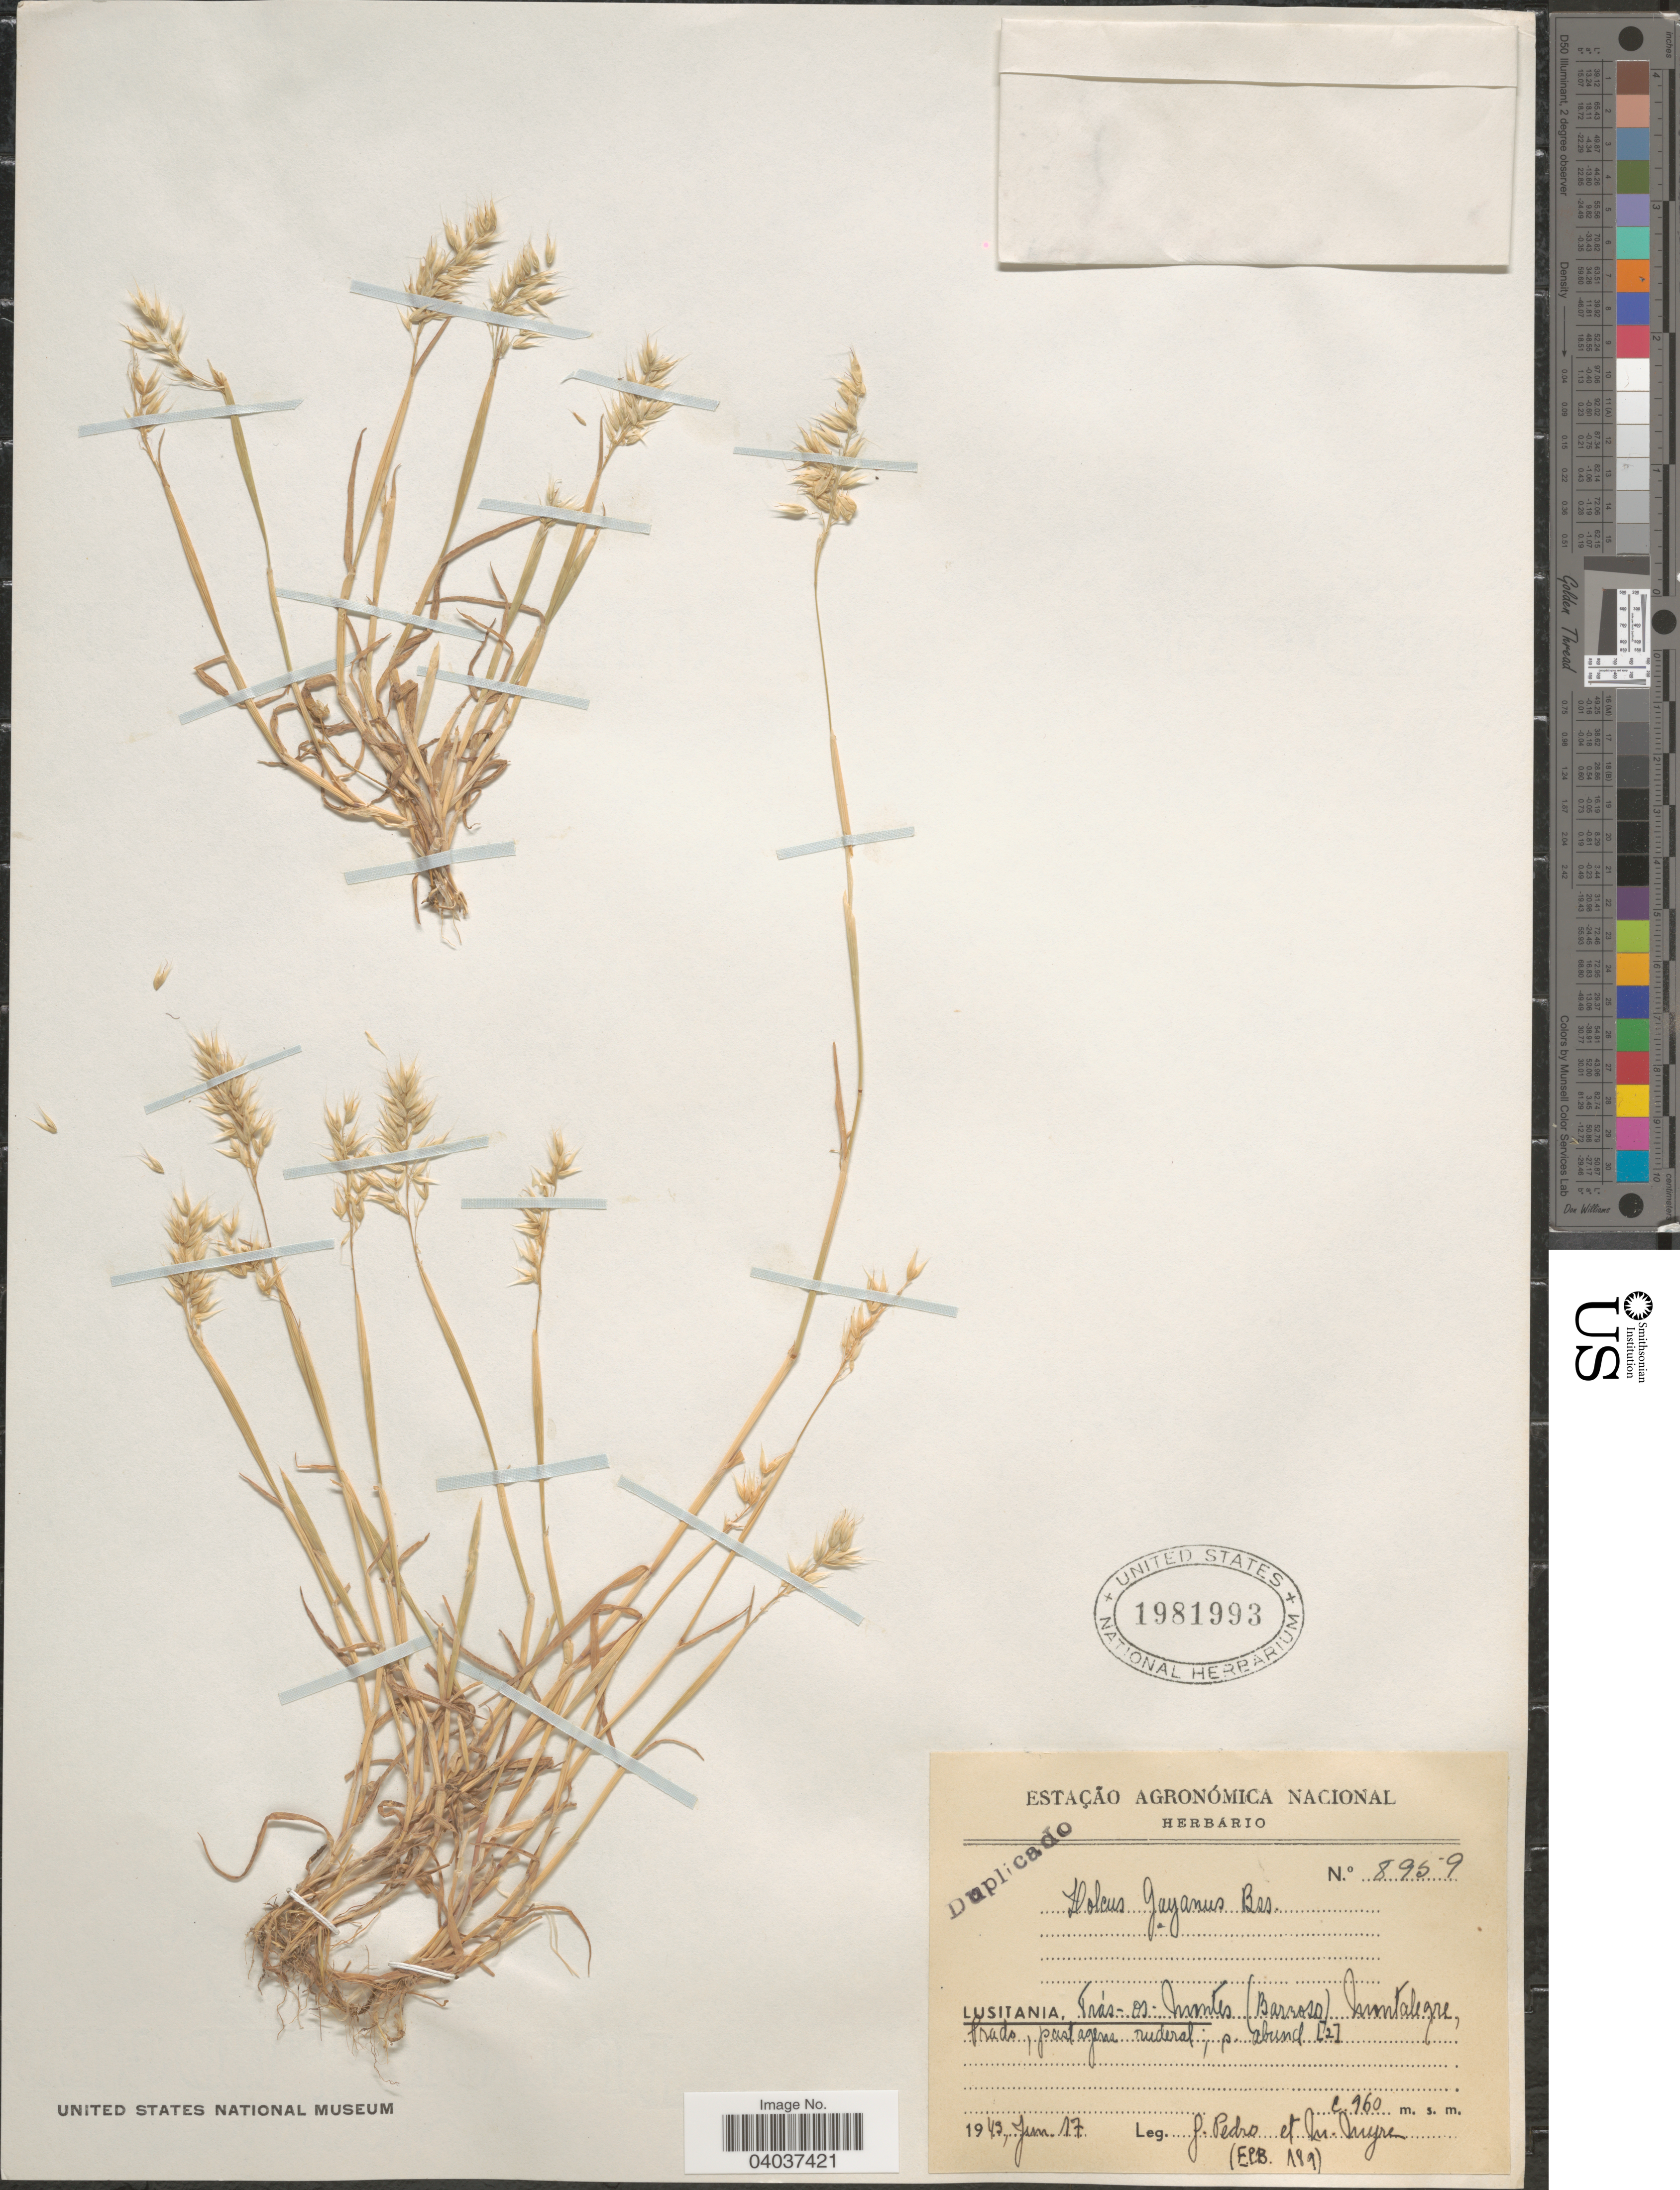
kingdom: Plantae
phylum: Tracheophyta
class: Liliopsida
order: Poales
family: Poaceae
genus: Holcus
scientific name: Holcus gayanus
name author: Boiss.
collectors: J. Pedro & Myre, M.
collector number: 8959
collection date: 1943-06-17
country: Portugal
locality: Lusitania. Trás-os-montes (Barroso) Montalegre, Prado, pastagene ruderal.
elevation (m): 960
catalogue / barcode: US 1981993